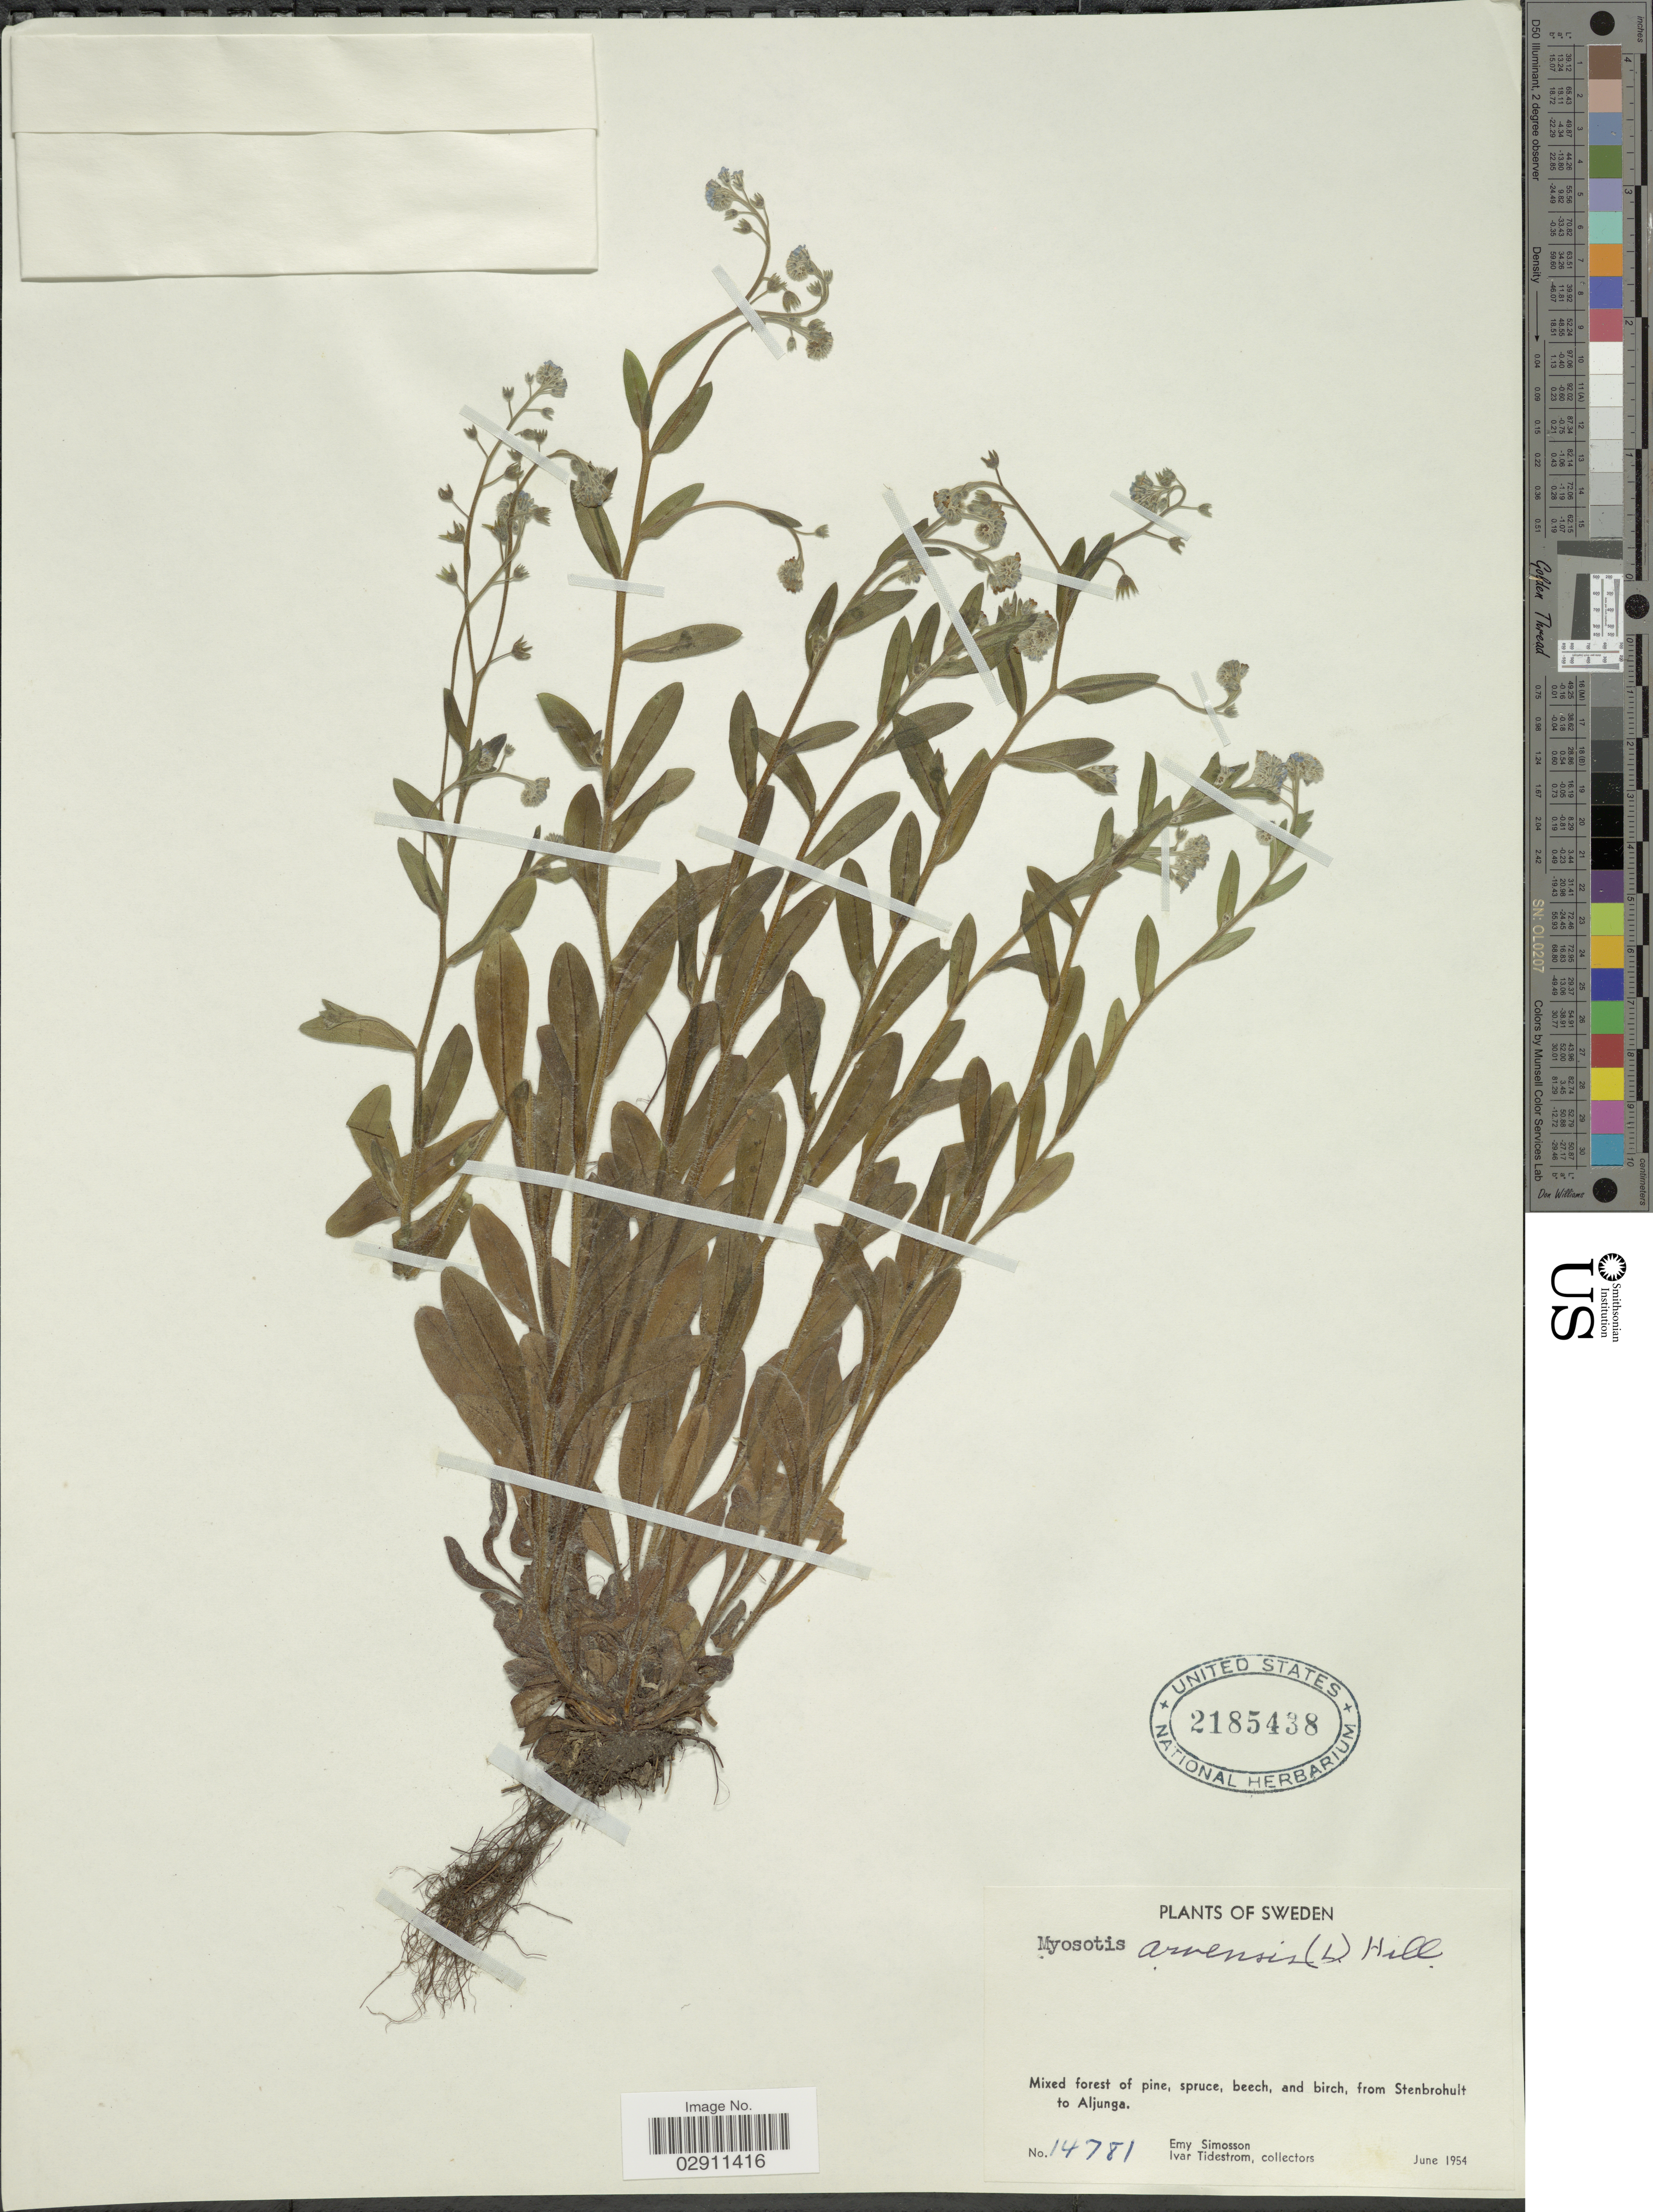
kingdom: Plantae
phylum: Tracheophyta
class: Magnoliopsida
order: Boraginales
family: Boraginaceae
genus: Myosotis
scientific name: Myosotis arvensis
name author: (L.) Hill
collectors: E. Simosson & I. F. Tidestrom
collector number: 14781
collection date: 1954-06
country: Sweden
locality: From Stenbrohult to Aljunga.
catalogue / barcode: US 2185438